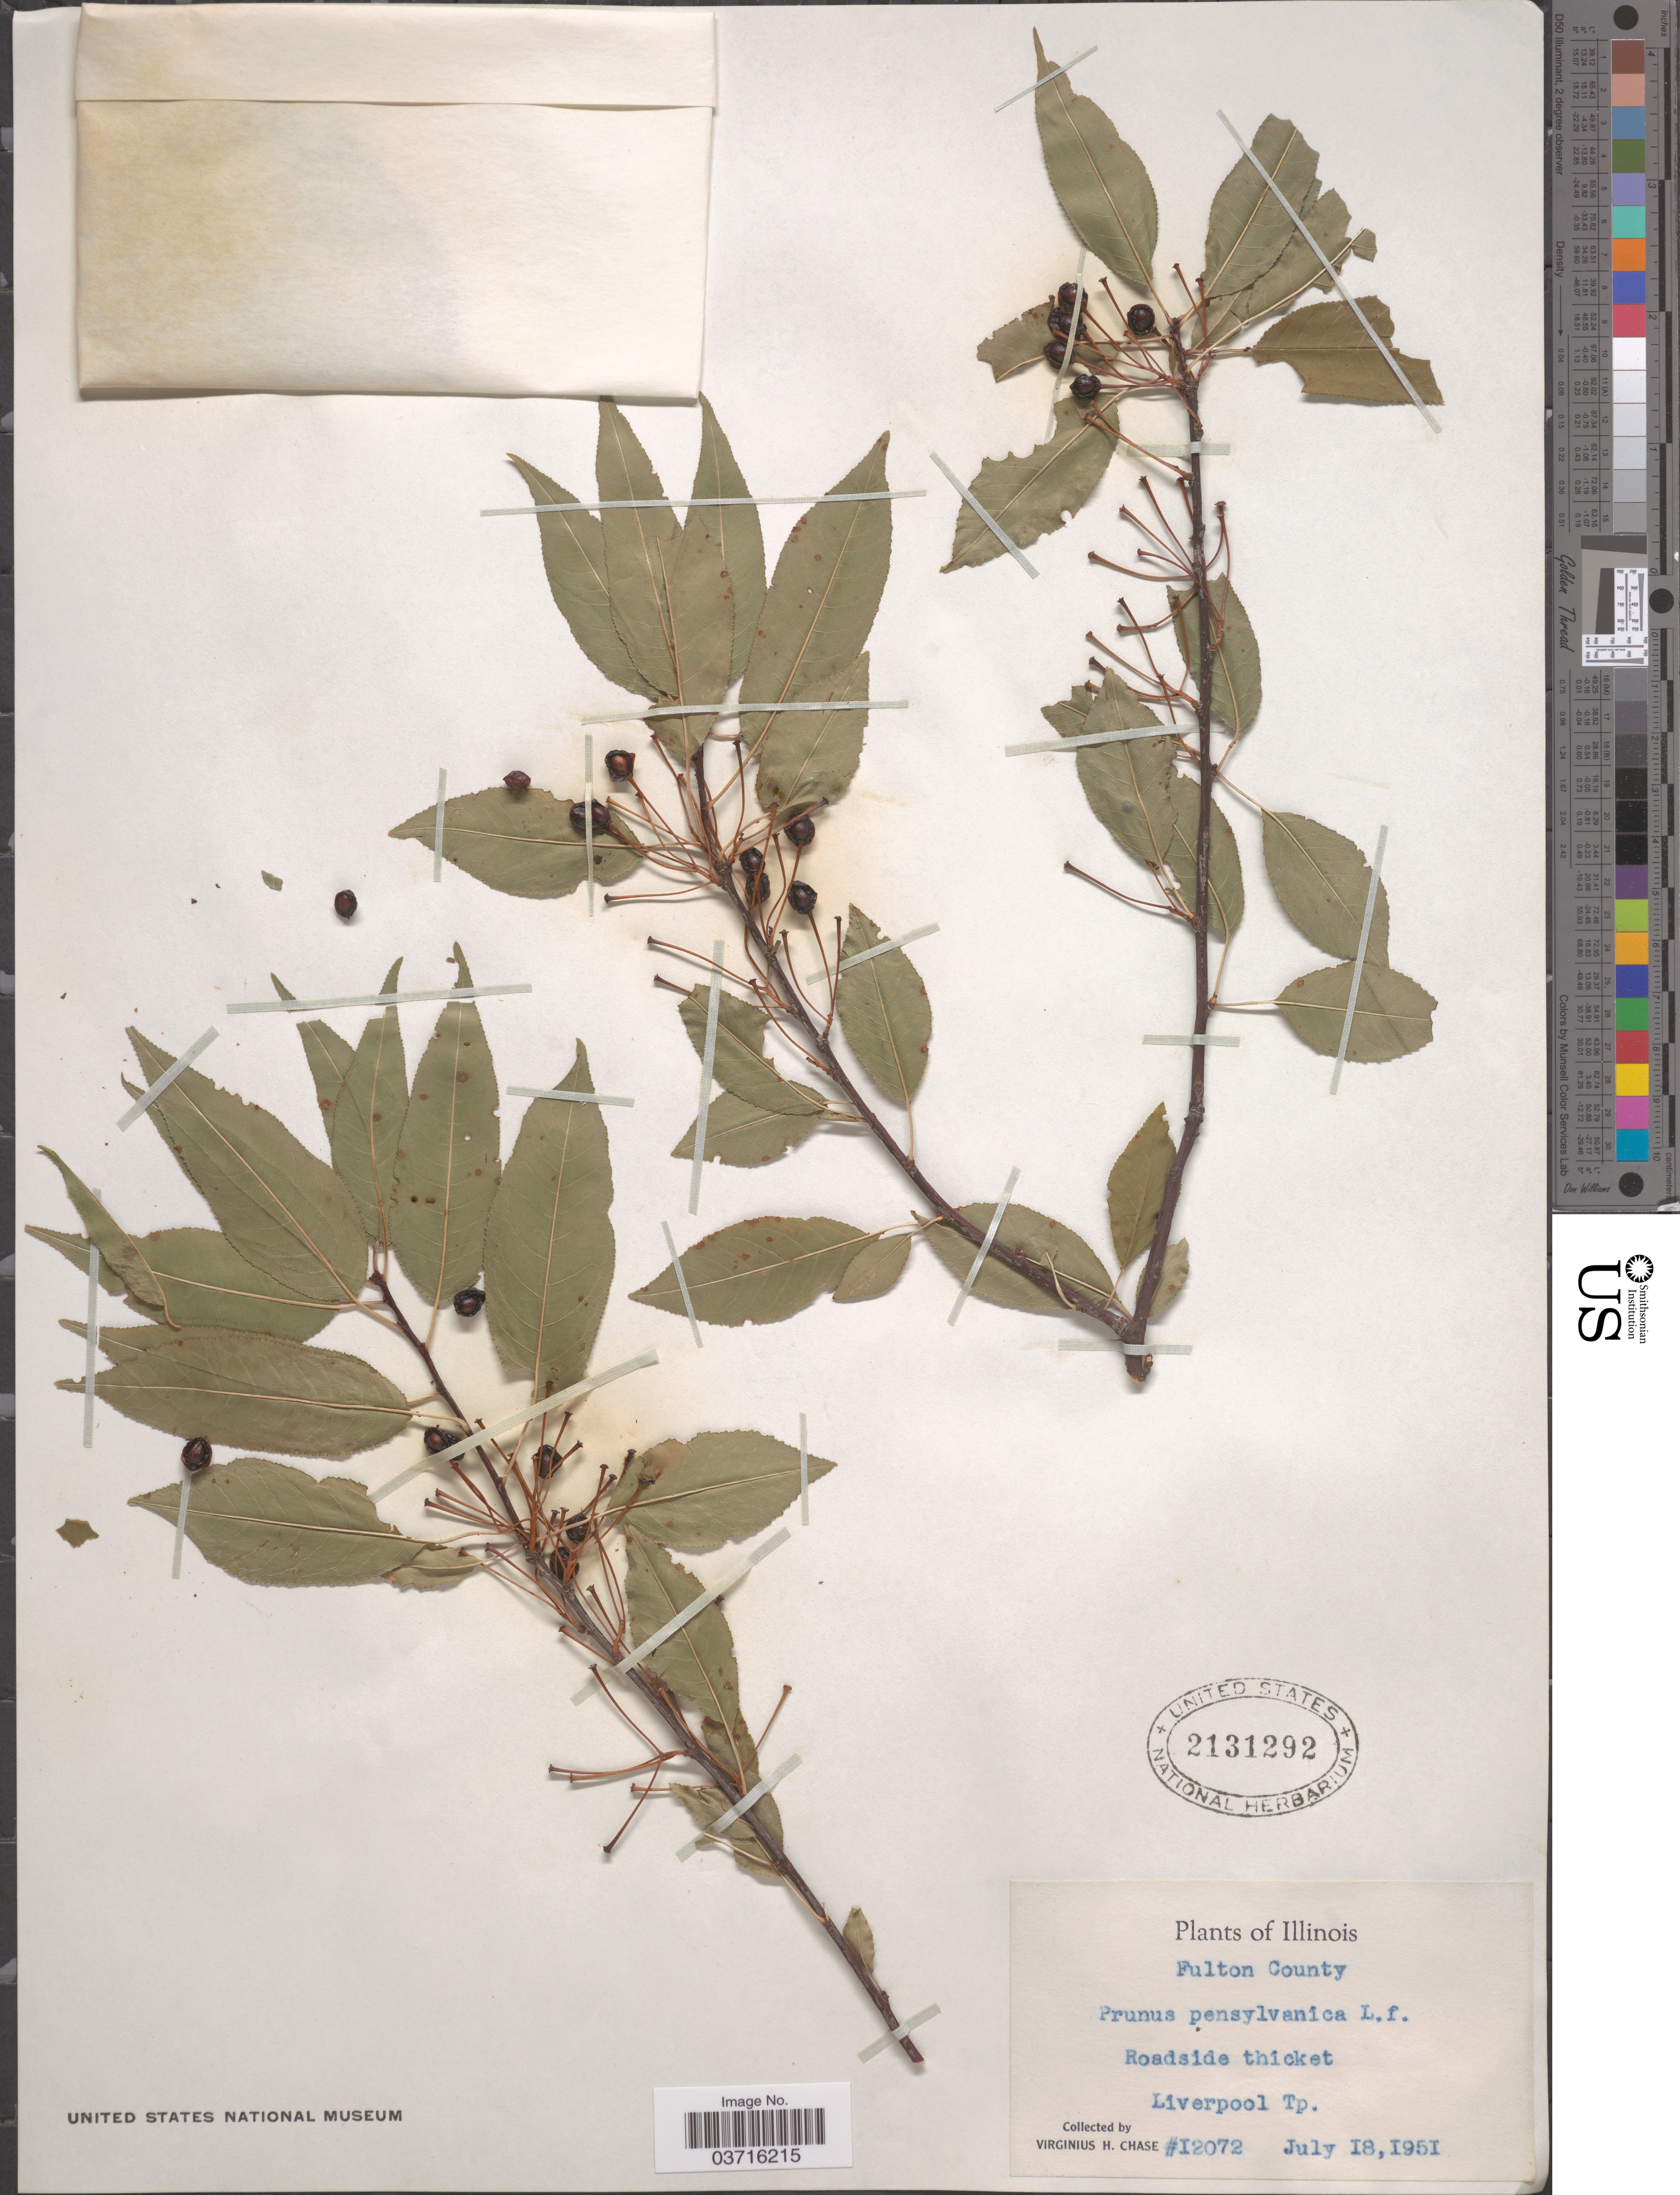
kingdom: Plantae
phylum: Tracheophyta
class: Magnoliopsida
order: Rosales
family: Rosaceae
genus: Prunus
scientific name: Prunus pensylvanica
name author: L. f.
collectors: V. H. Chase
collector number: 12072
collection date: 1951-07-18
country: United States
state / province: Illinois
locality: Fulton County. Roadside thicket, Liverpool Tp.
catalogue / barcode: US 2131292